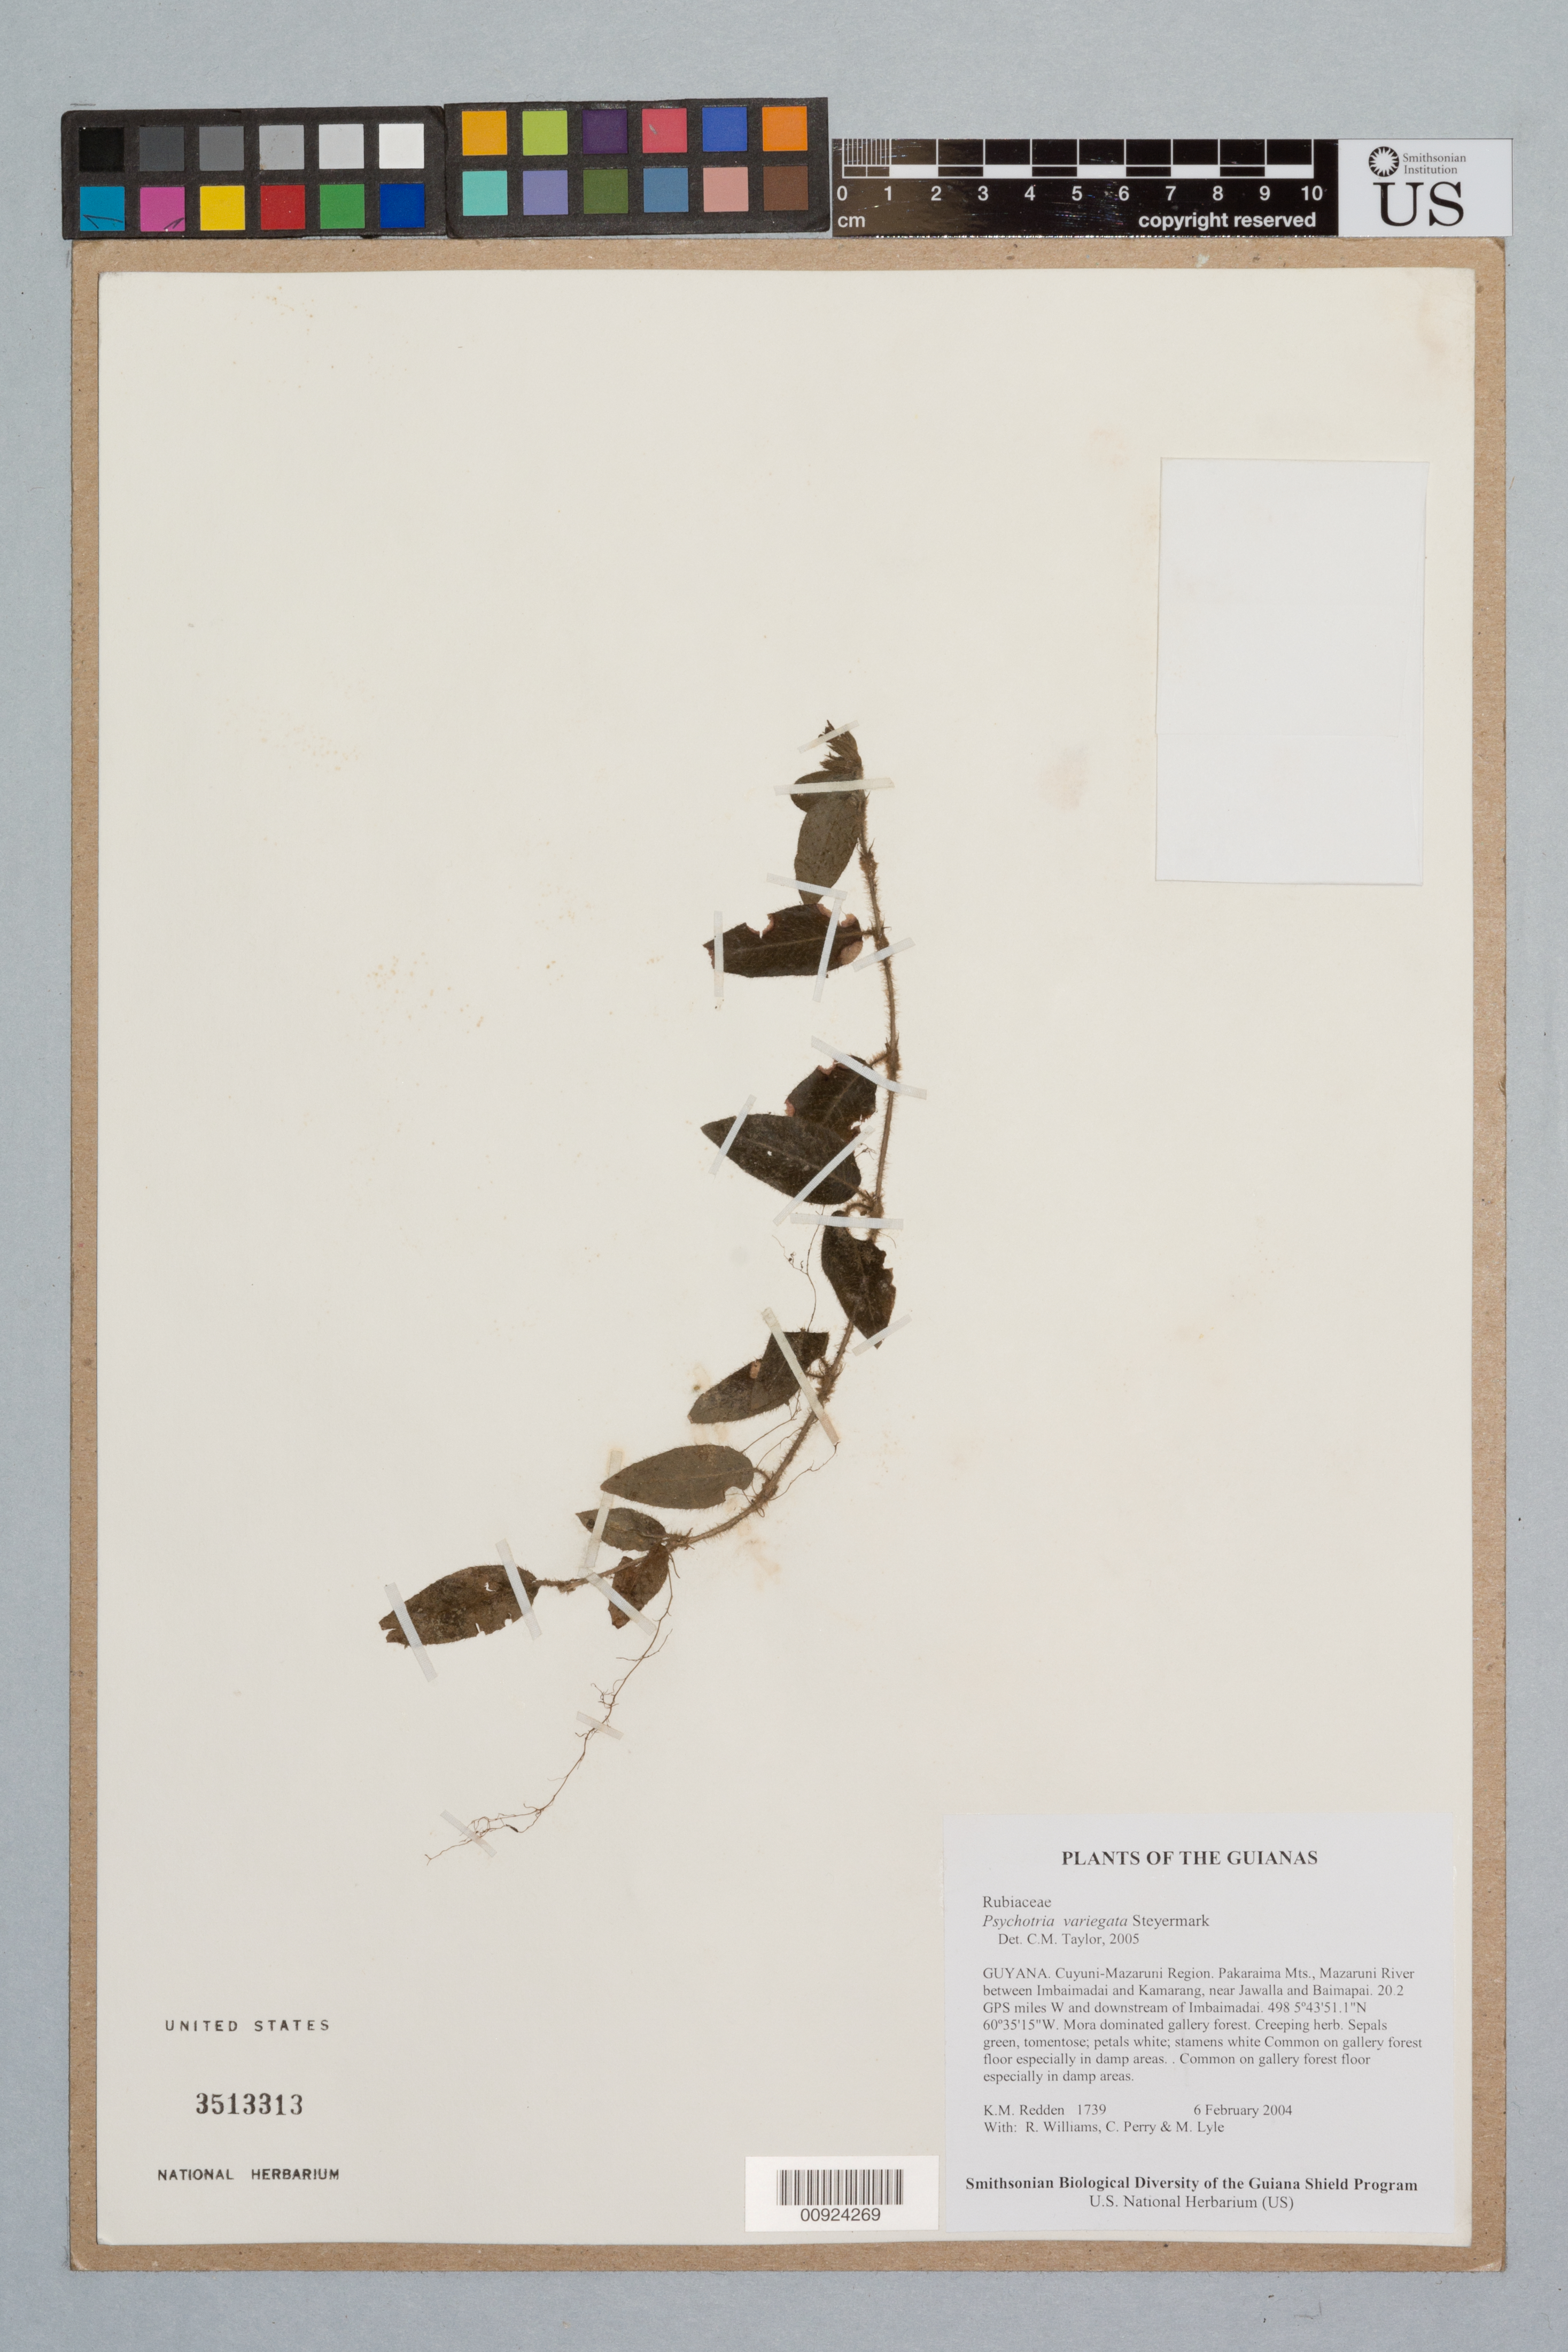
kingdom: Plantae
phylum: Tracheophyta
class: Magnoliopsida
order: Gentianales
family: Rubiaceae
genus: Palicourea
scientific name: Palicourea debilis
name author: (Müll. Arg.) Delprete & J.H. Kirkbr.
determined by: Kirkbride, J. H., Jr.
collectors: K. M. Redden, R. Williams, C. Perry & M. Lyle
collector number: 1739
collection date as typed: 6 February 2004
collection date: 2004-02-06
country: Guyana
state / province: Cuyuni-Mazaruni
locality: Pakaraima Mts., Mazaruni River between Imbaimadai and Kamarang, near Jawalla and Baimapai. 20.2 GPS miles W and downstream of Imbaimadai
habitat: Mora dominated gallery forest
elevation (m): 498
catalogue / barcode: US 3513313